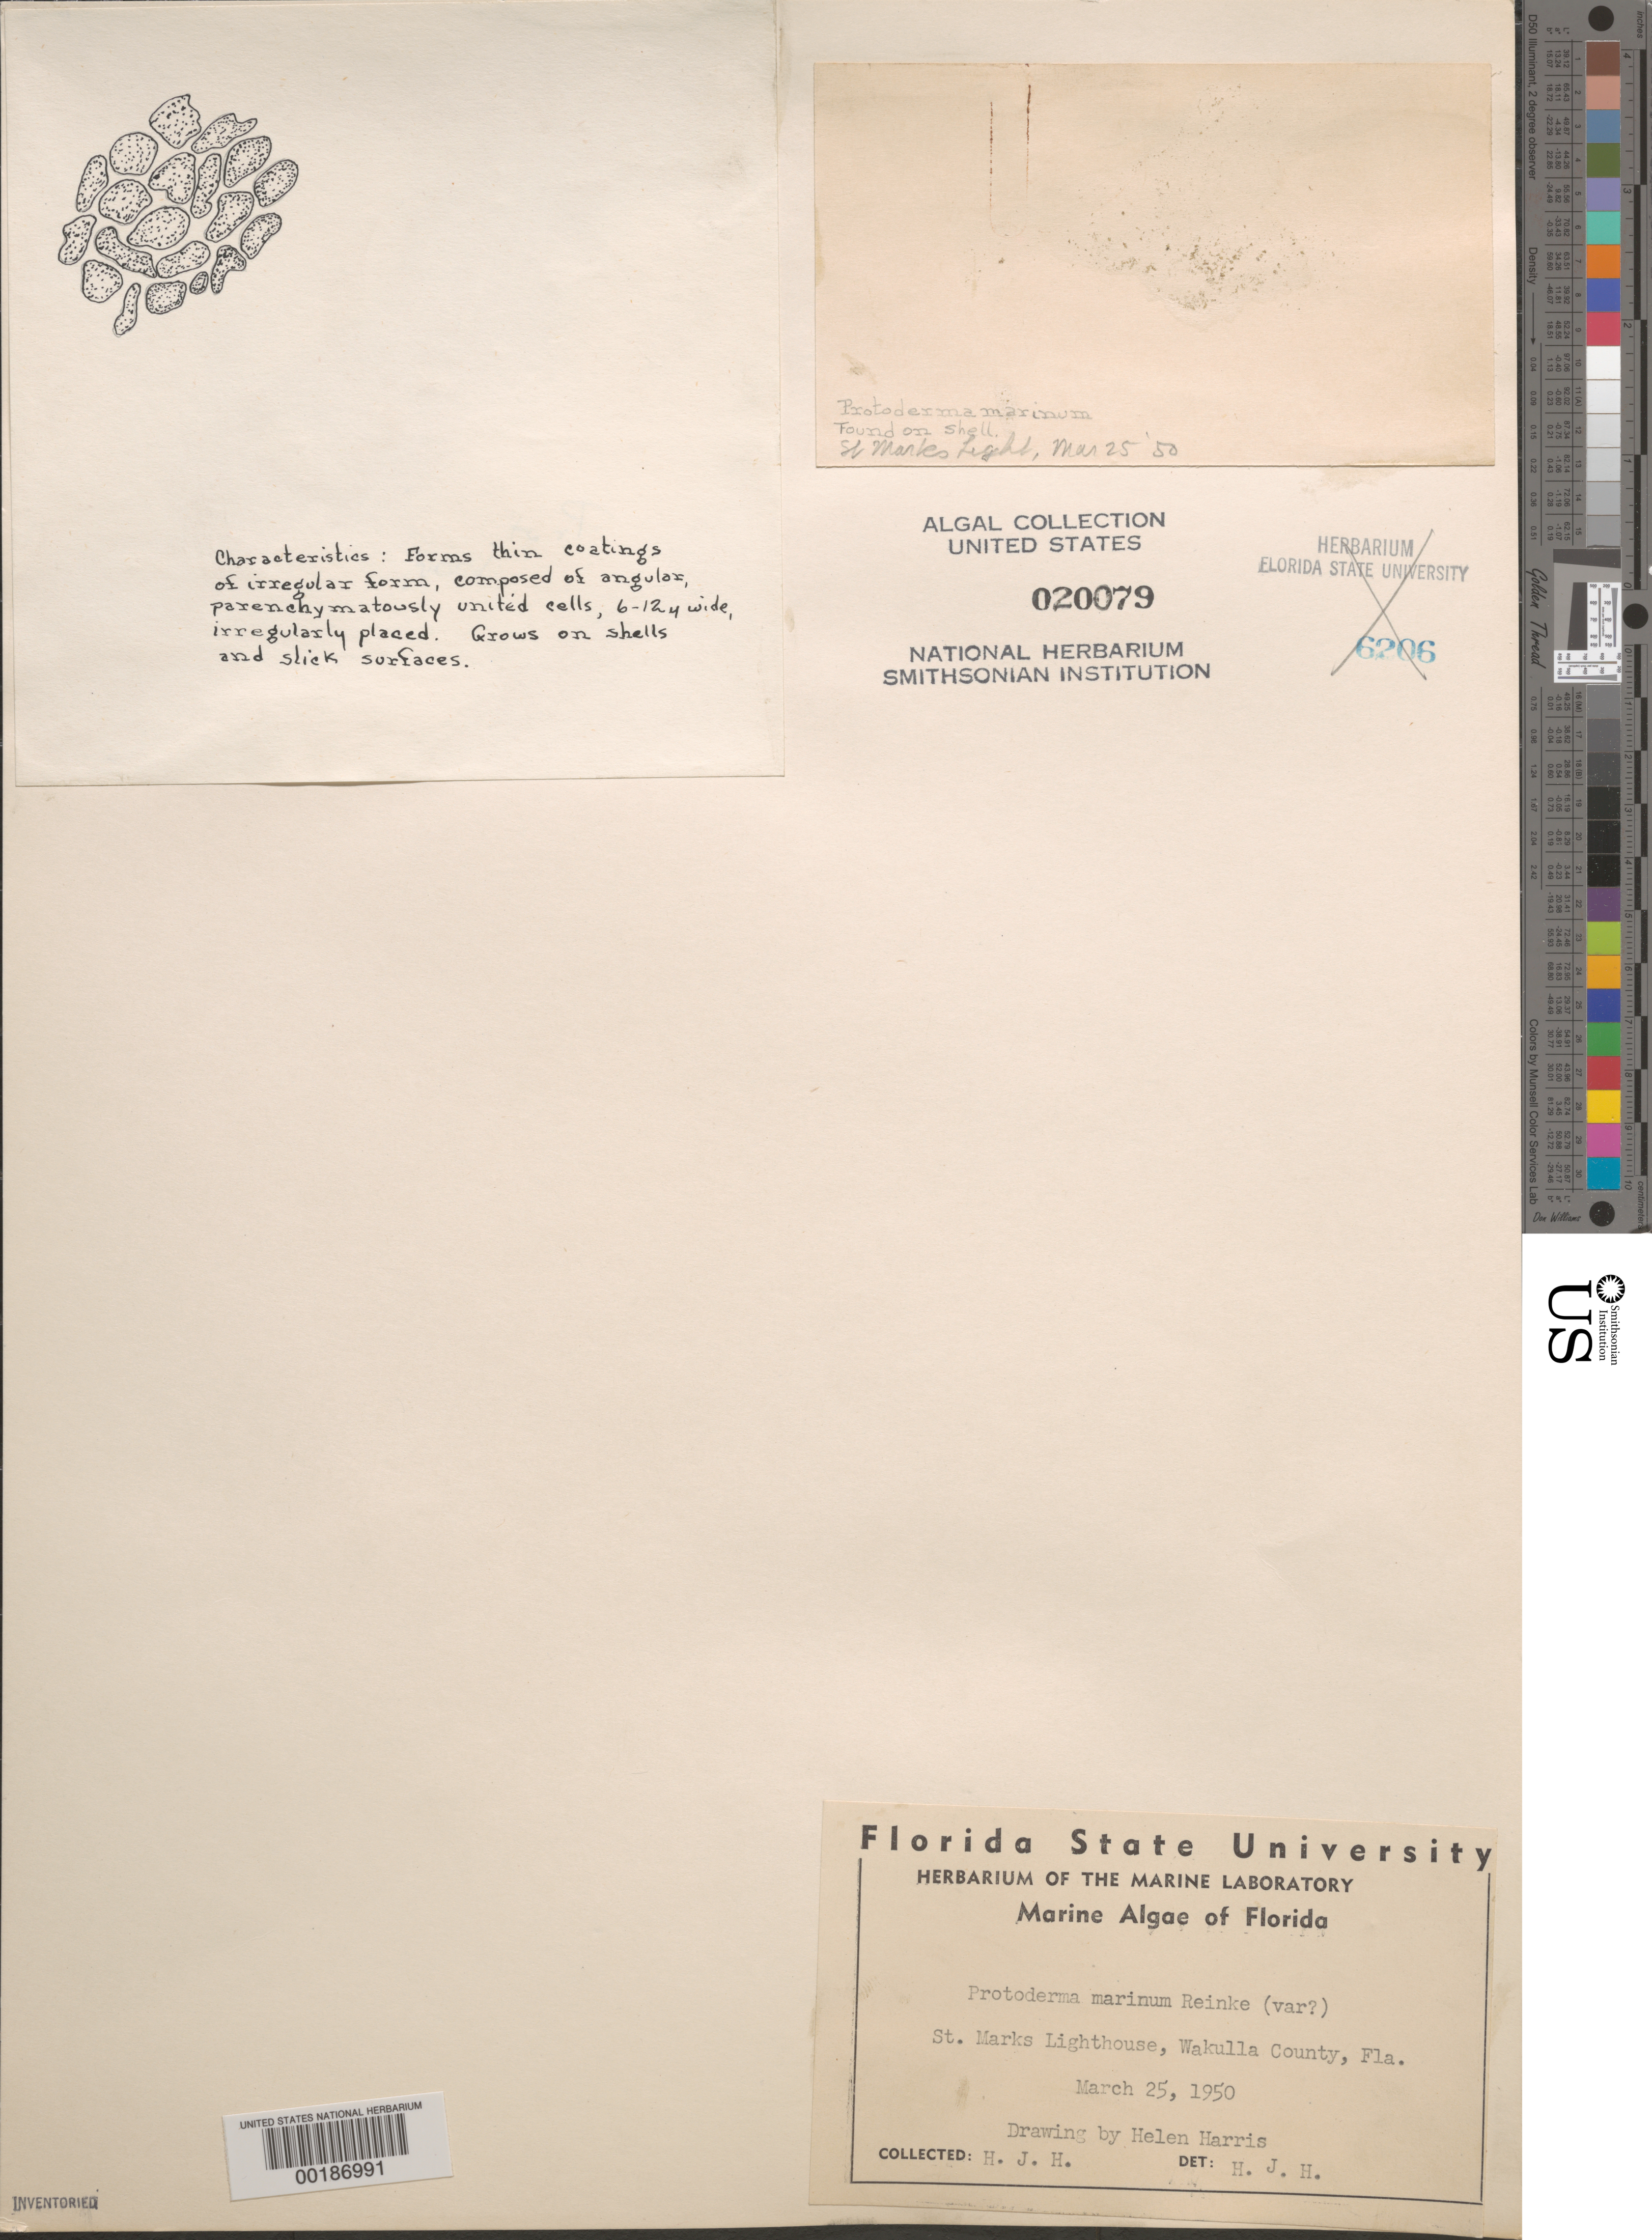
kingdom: Plantae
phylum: Chlorophyta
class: Ulvophyceae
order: Ulvales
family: Kornmanniaceae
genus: Pseudendoclonium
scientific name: Pseudendoclonium marinum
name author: (Reinke) Aleem & Schulz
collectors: H. J. Humm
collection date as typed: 25 Mar 1950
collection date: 1950-03-25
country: United States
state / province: Florida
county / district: Wakulla County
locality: St. Marks Lighthouse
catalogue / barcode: US 20079